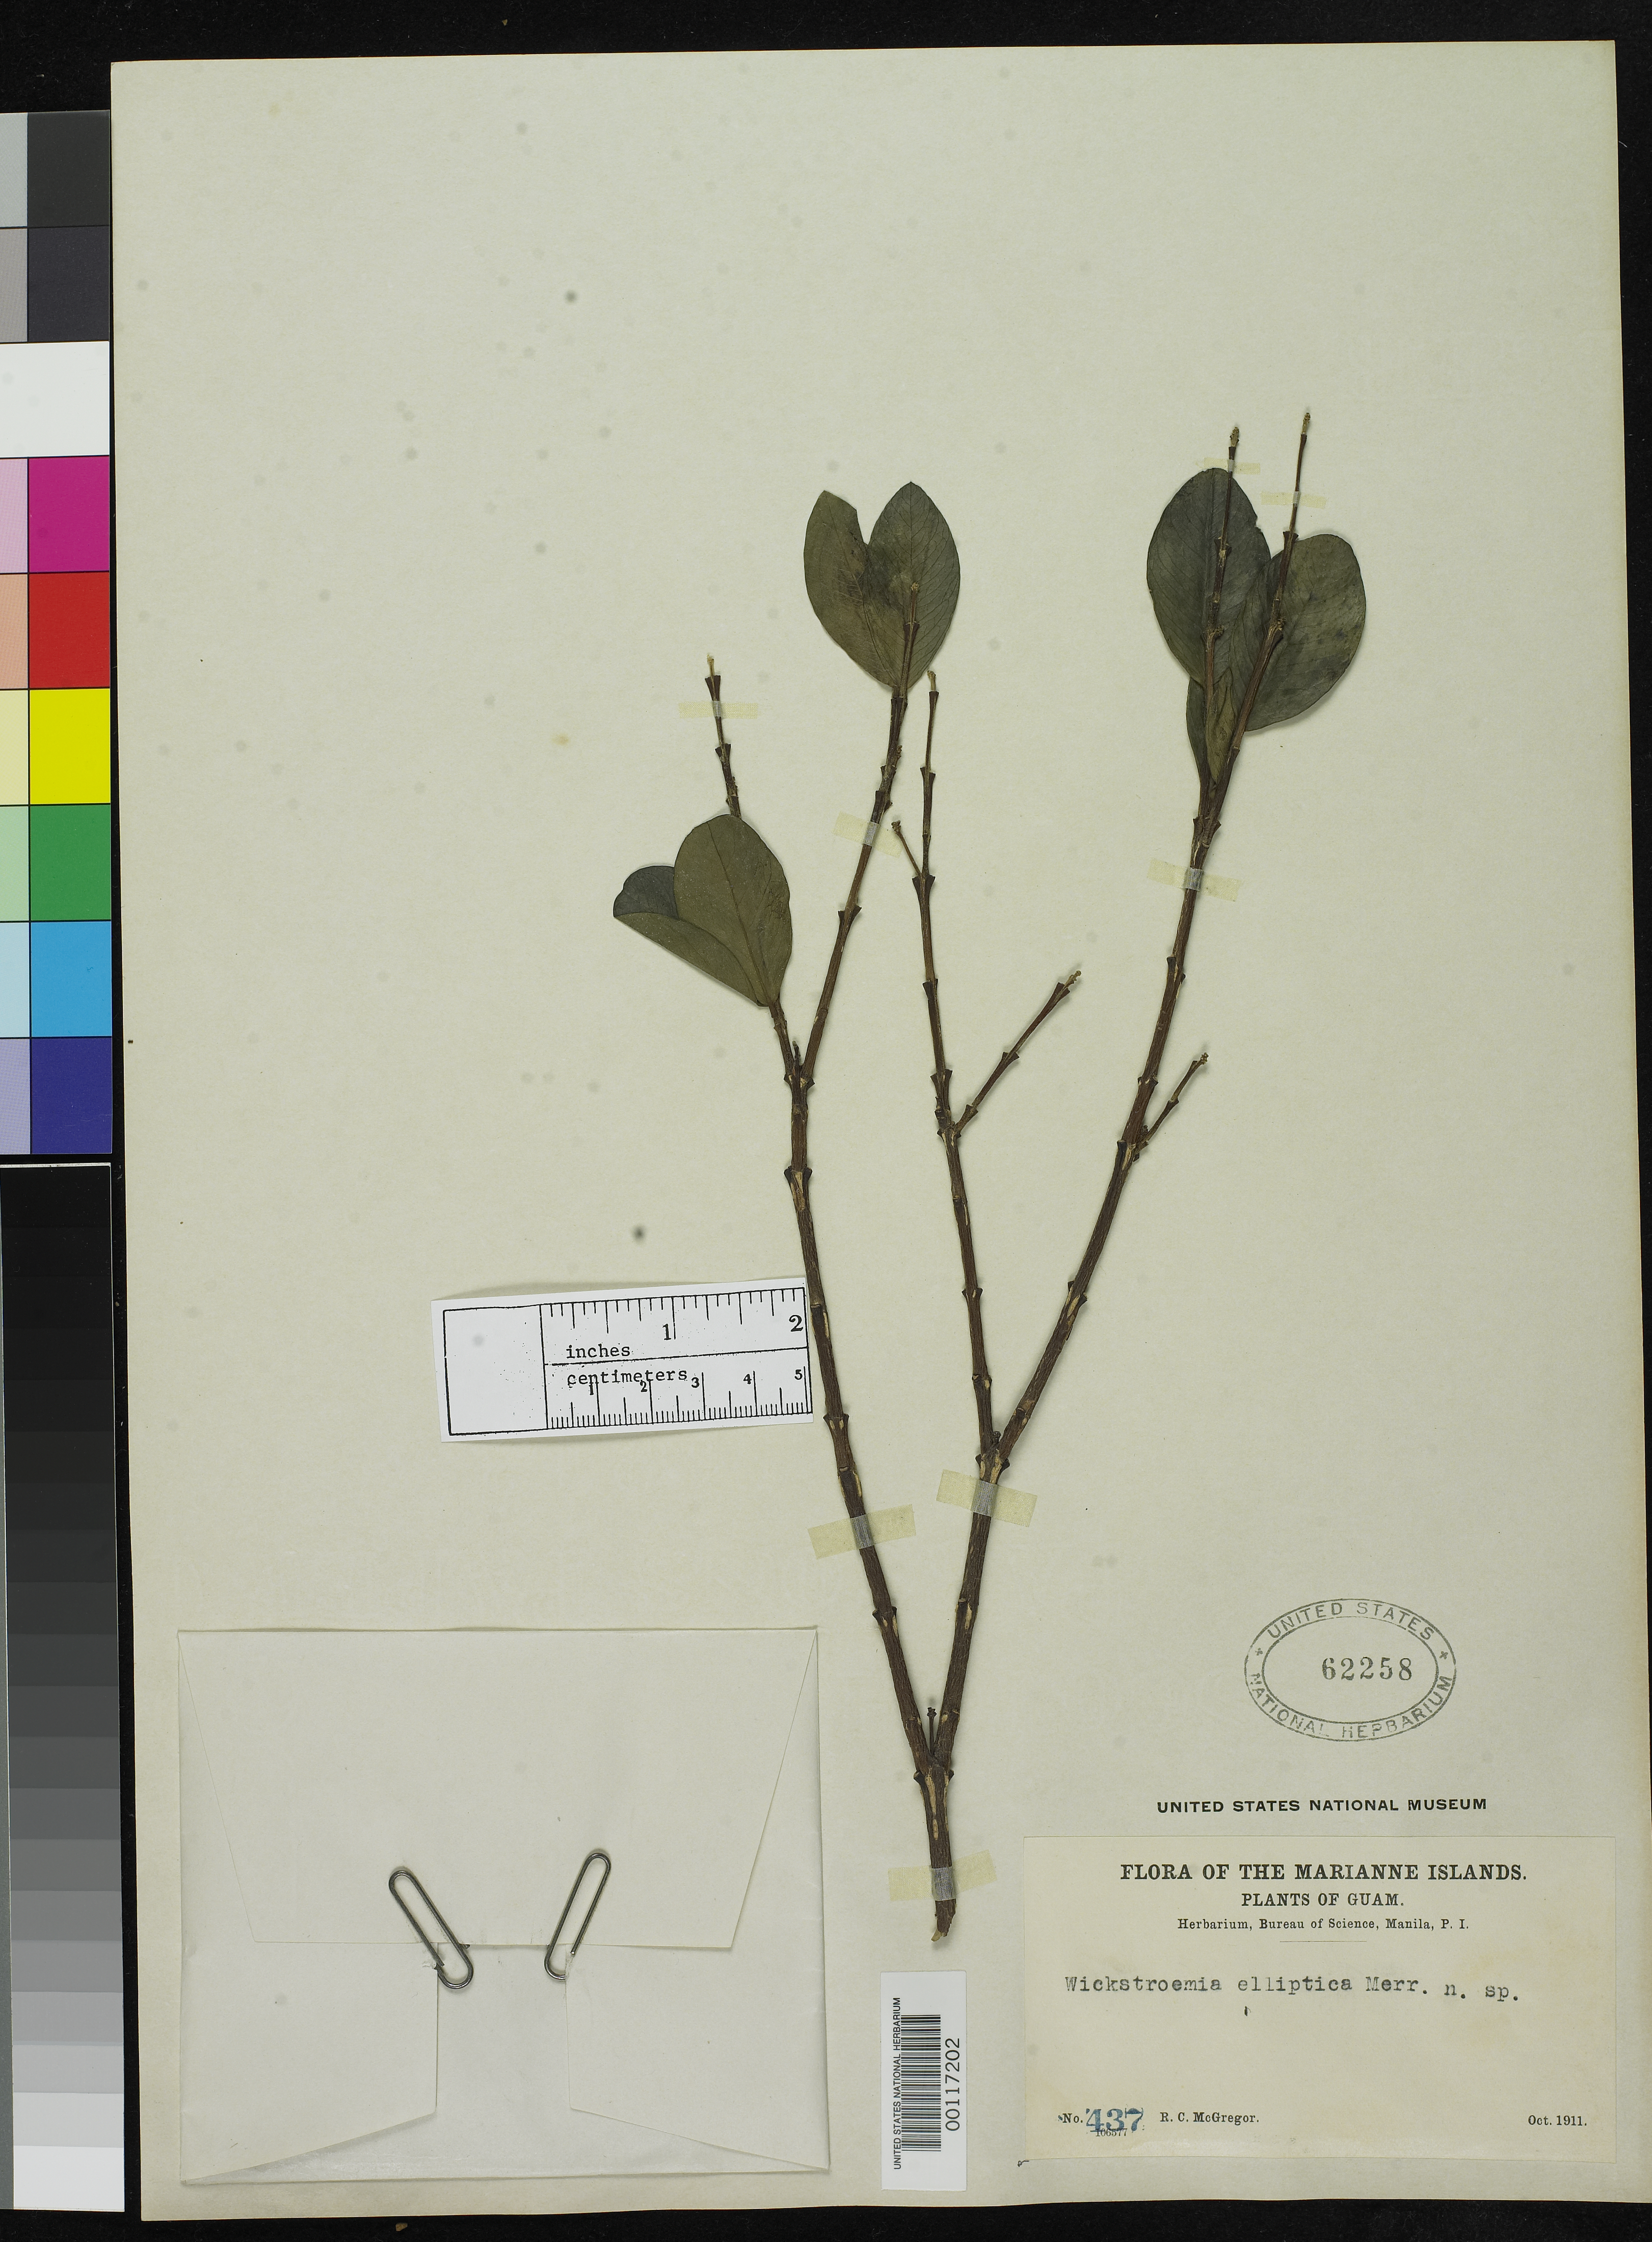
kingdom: Plantae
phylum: Tracheophyta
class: Magnoliopsida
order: Malvales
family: Thymelaeaceae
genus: Wikstroemia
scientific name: Wikstroemia elliptica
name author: Merr.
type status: Isotype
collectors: R. C. McGregor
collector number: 437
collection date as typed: Oct 1902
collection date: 1902-10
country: Guam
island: Guam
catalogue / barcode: US 62258